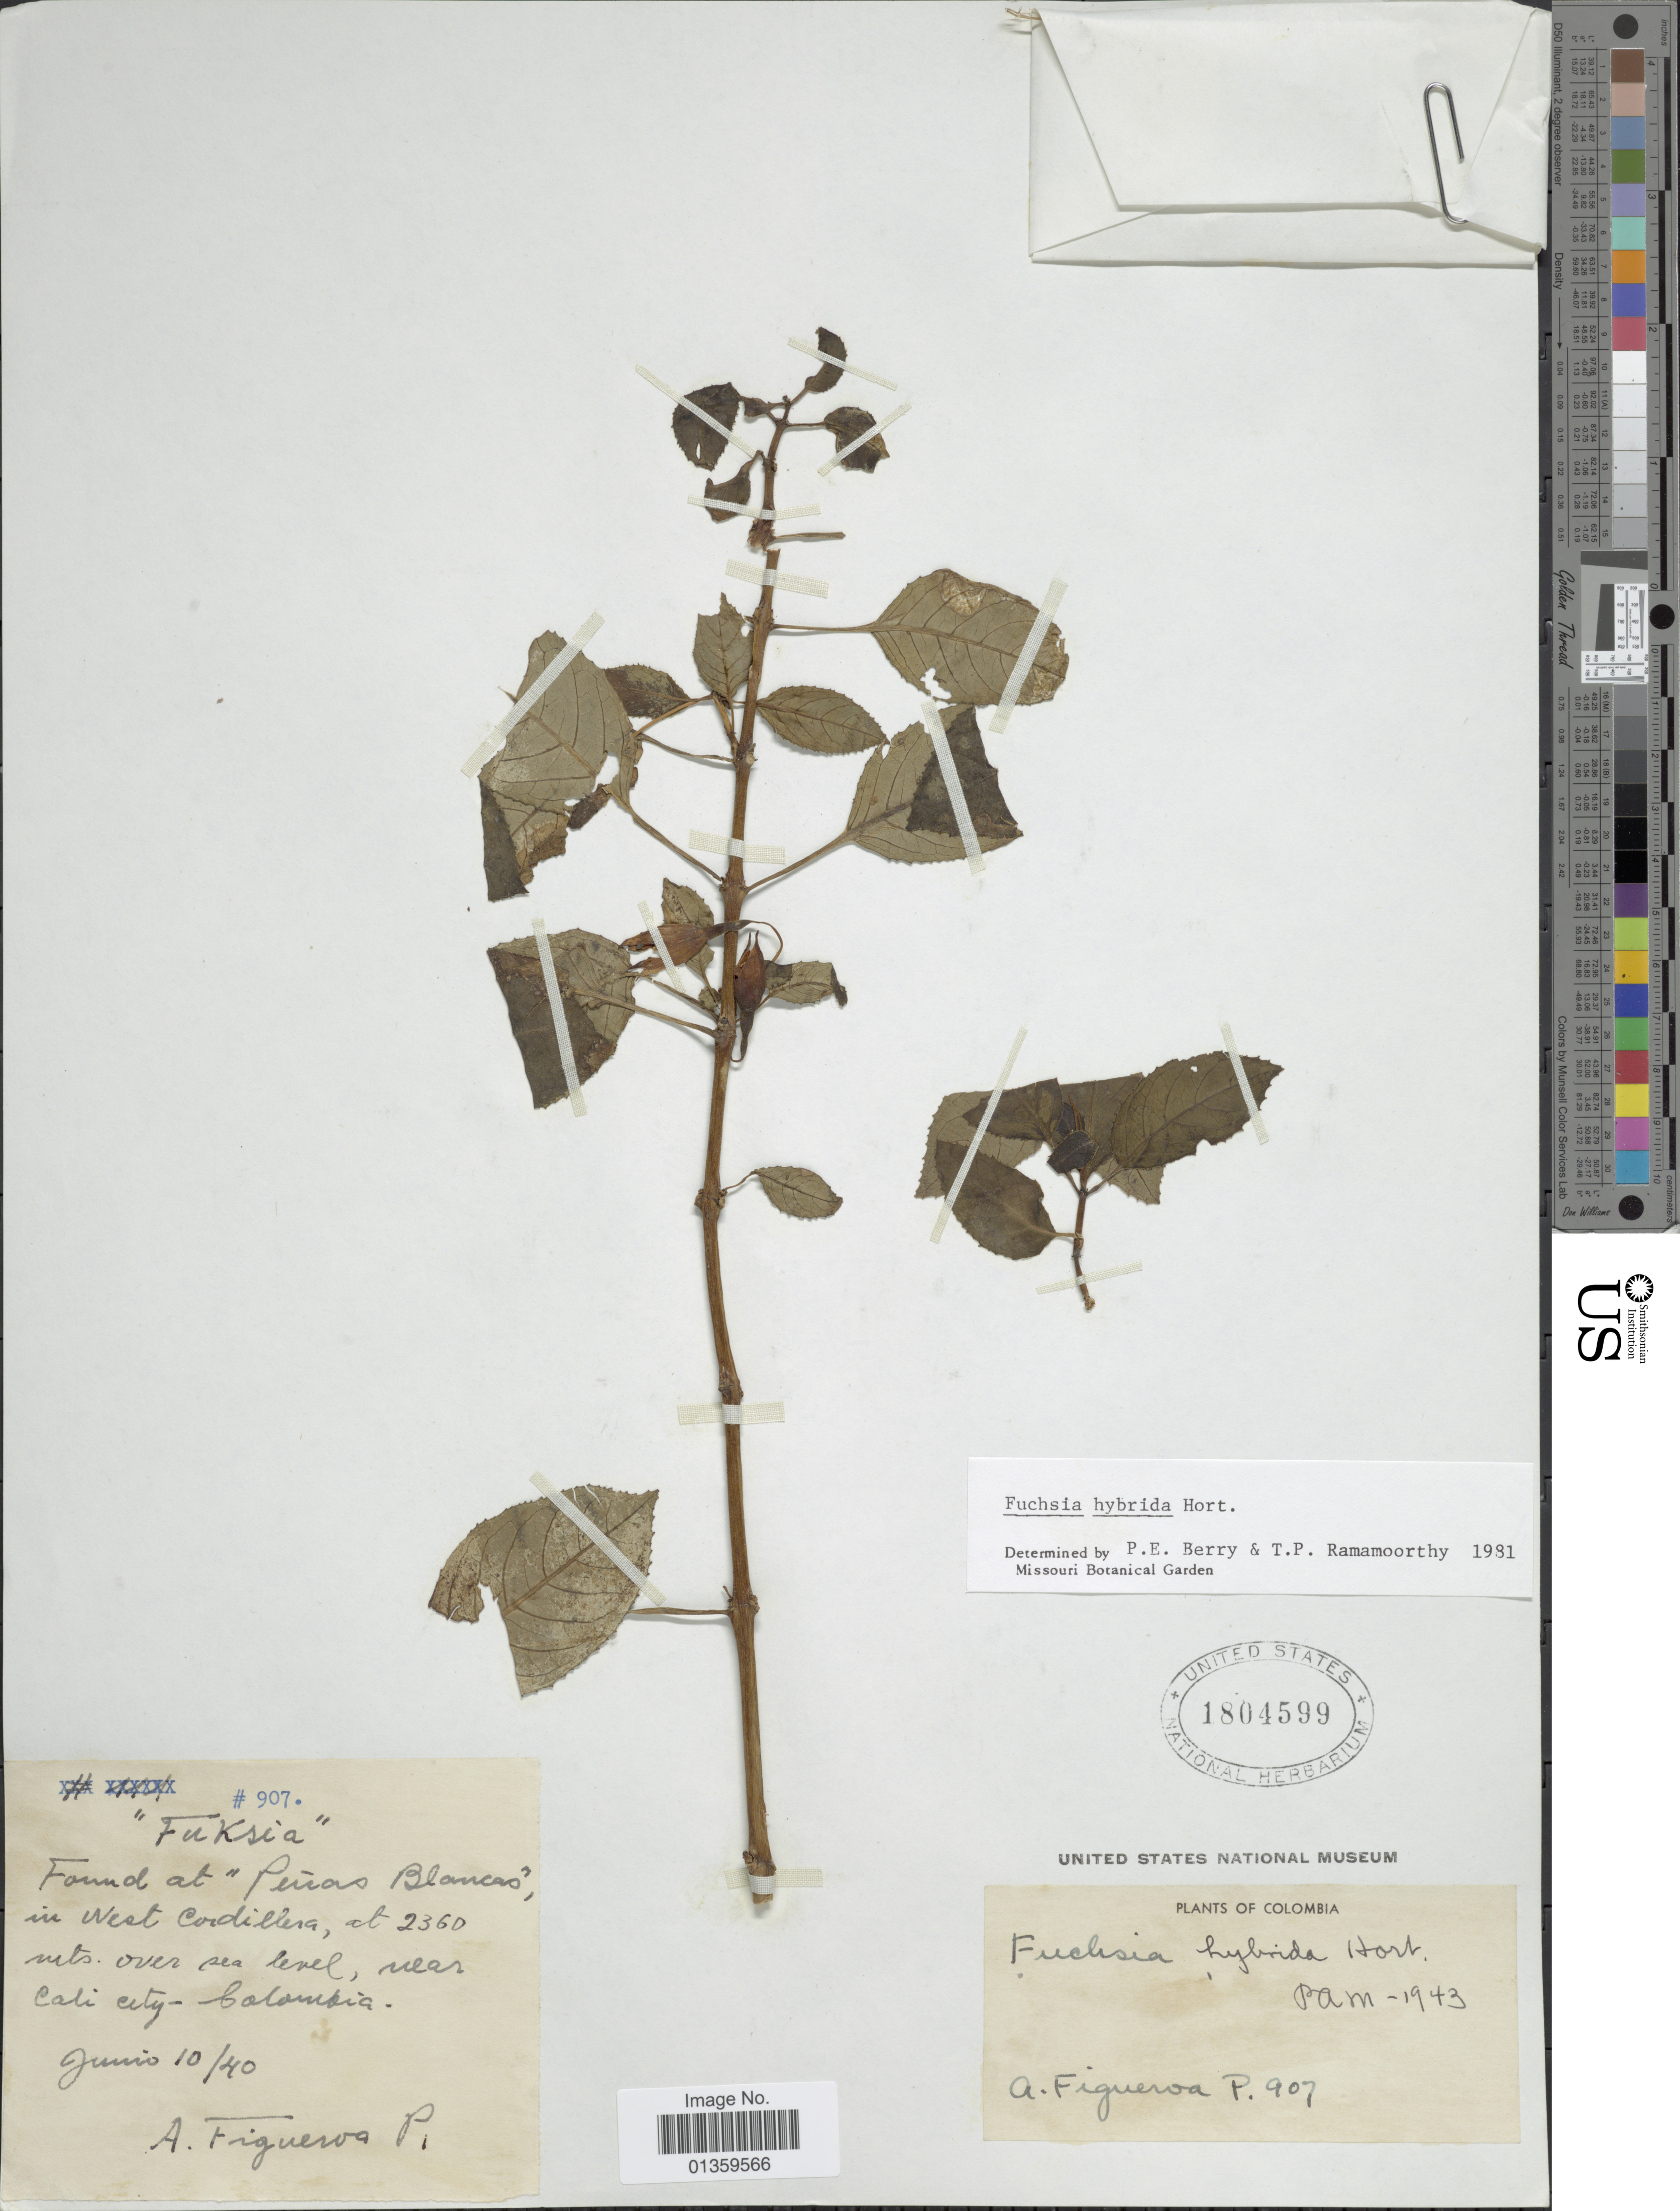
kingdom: Plantae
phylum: Tracheophyta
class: Magnoliopsida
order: Myrtales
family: Onagraceae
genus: Fuchsia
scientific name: Fuchsia x hybrida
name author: Hort.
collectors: A. Figueroa-Potes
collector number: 907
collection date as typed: Transcribed d/m/y: 10/6/40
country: Colombia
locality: At "Penas Blancas" in West Cordillera, near Cali City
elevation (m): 2360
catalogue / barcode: US 1804599